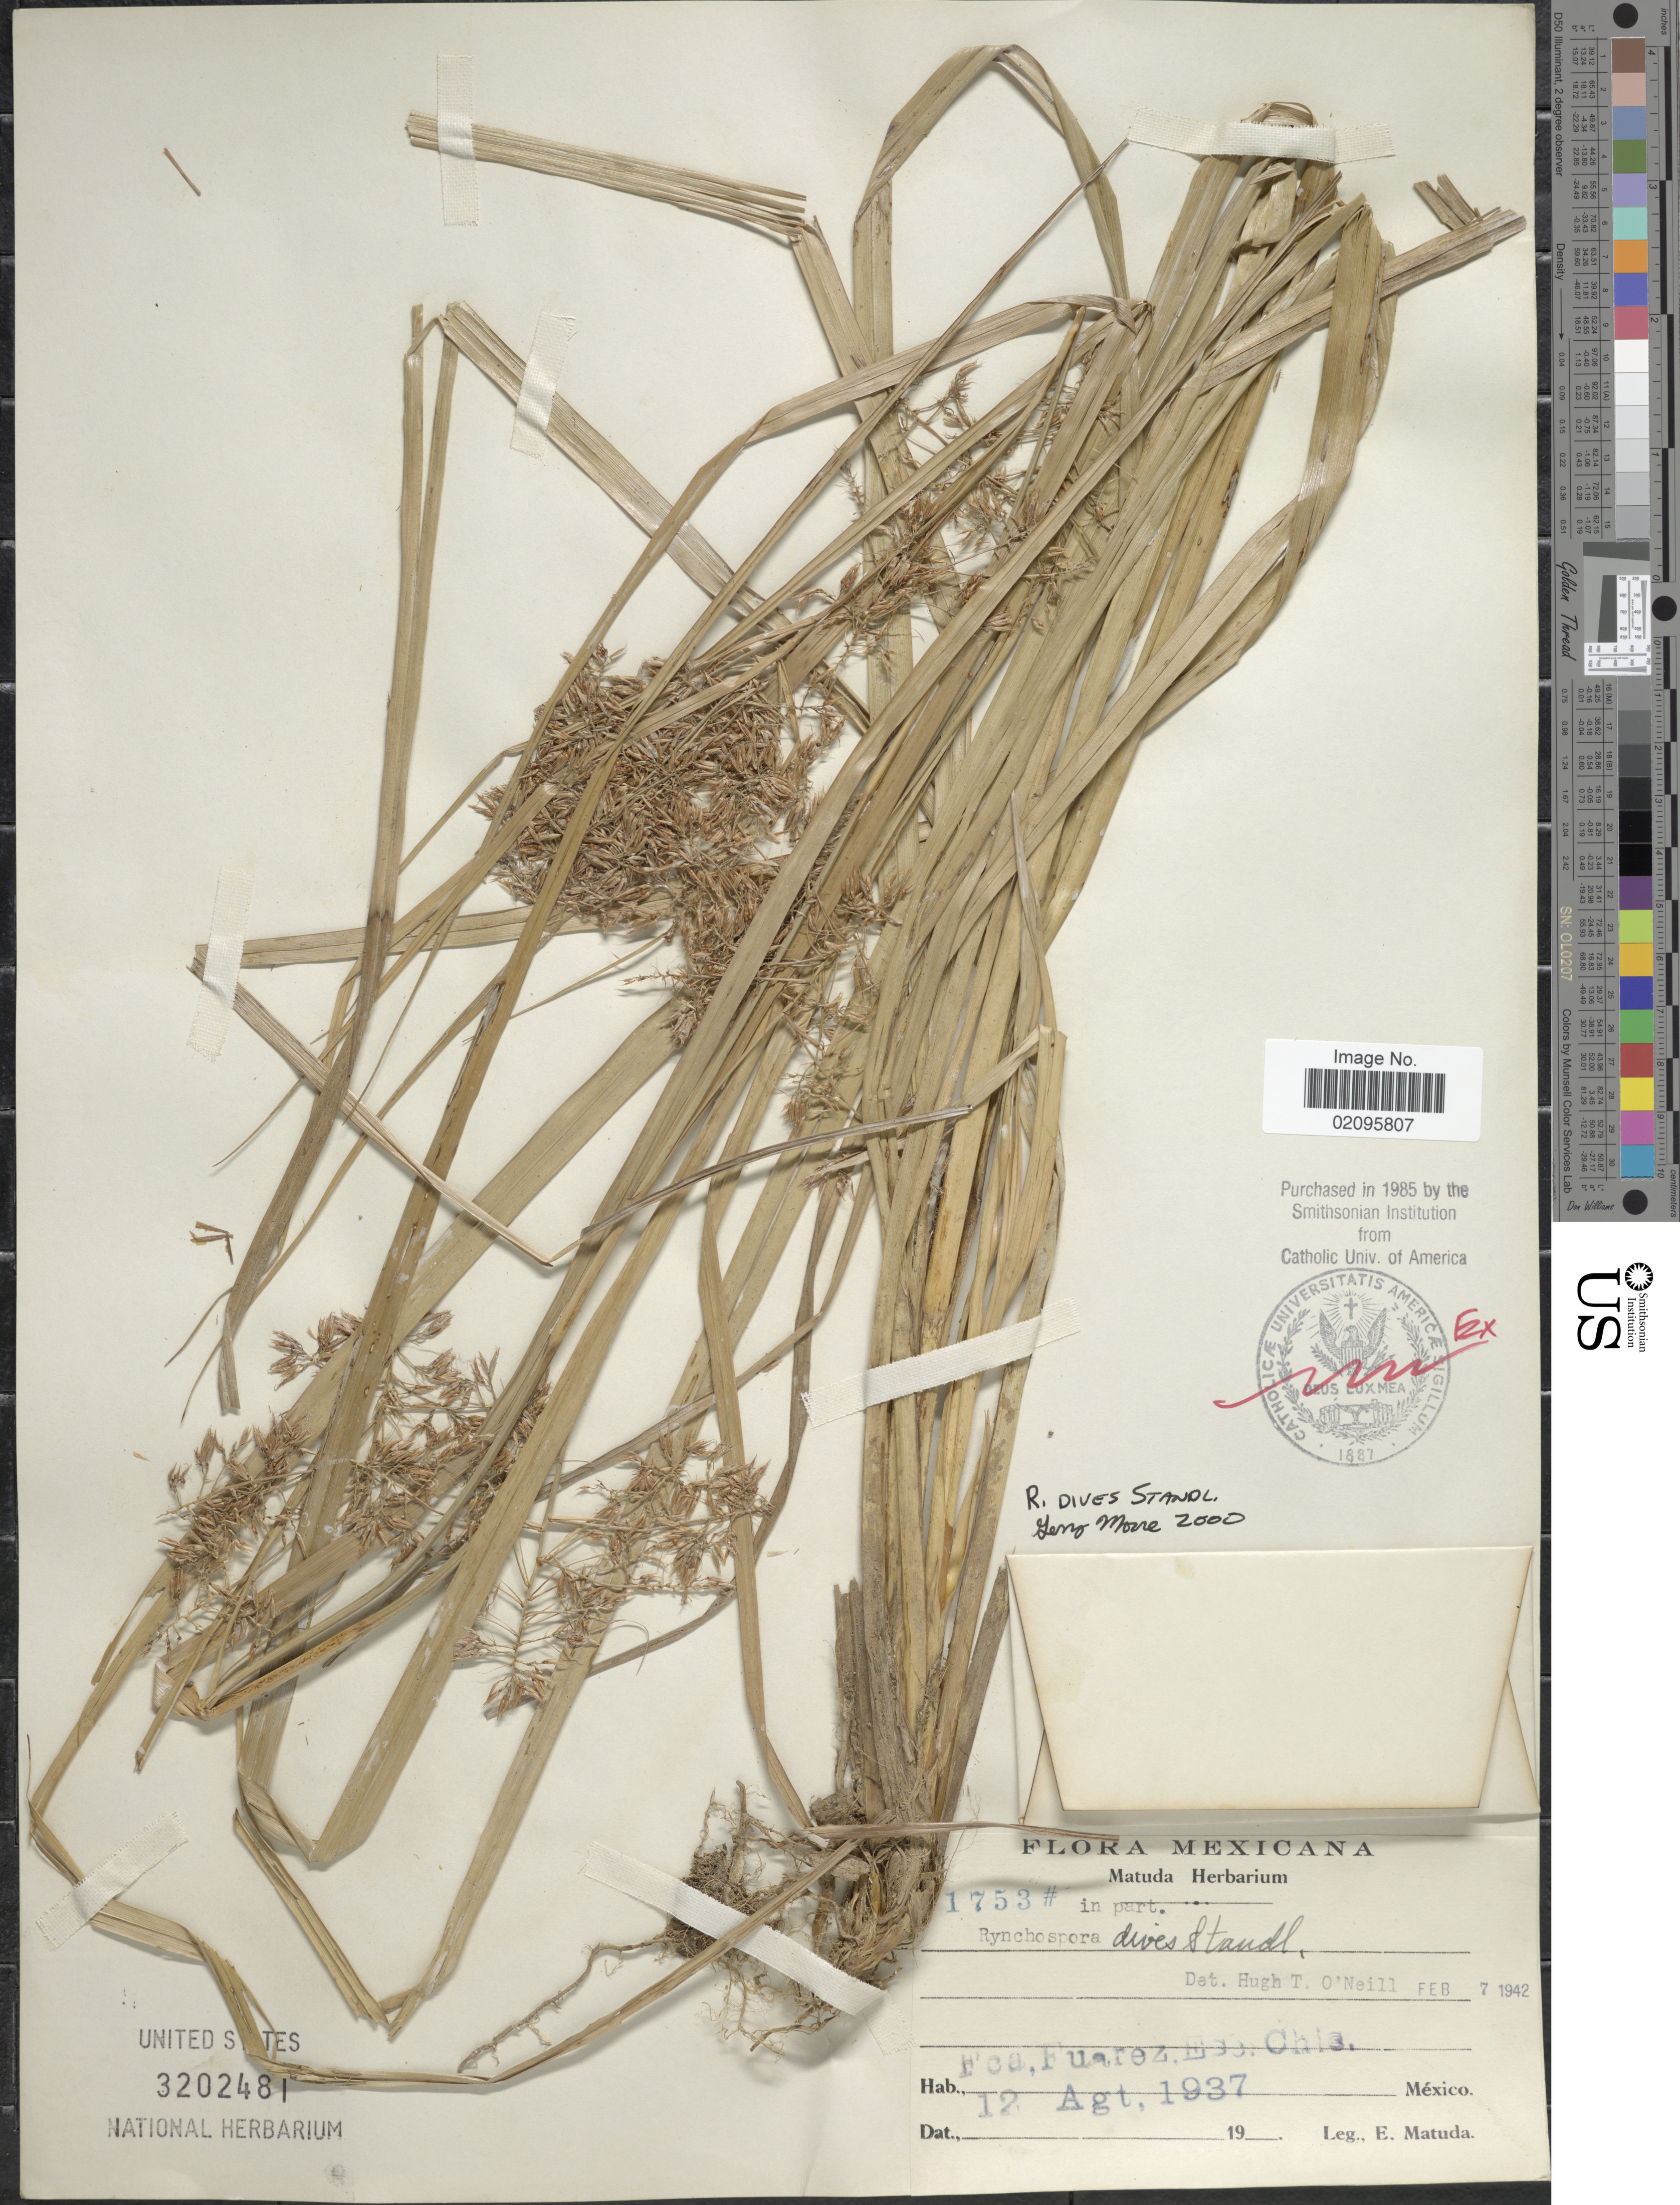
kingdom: Plantae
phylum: Tracheophyta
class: Liliopsida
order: Poales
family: Cyperaceae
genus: Rhynchospora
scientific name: Rhynchospora dives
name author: Standl.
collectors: E. Matuda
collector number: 1753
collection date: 1937-08-12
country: Mexico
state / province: Chiapas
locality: Fca, Fuarez, Esc. Chis.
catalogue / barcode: US 3202481